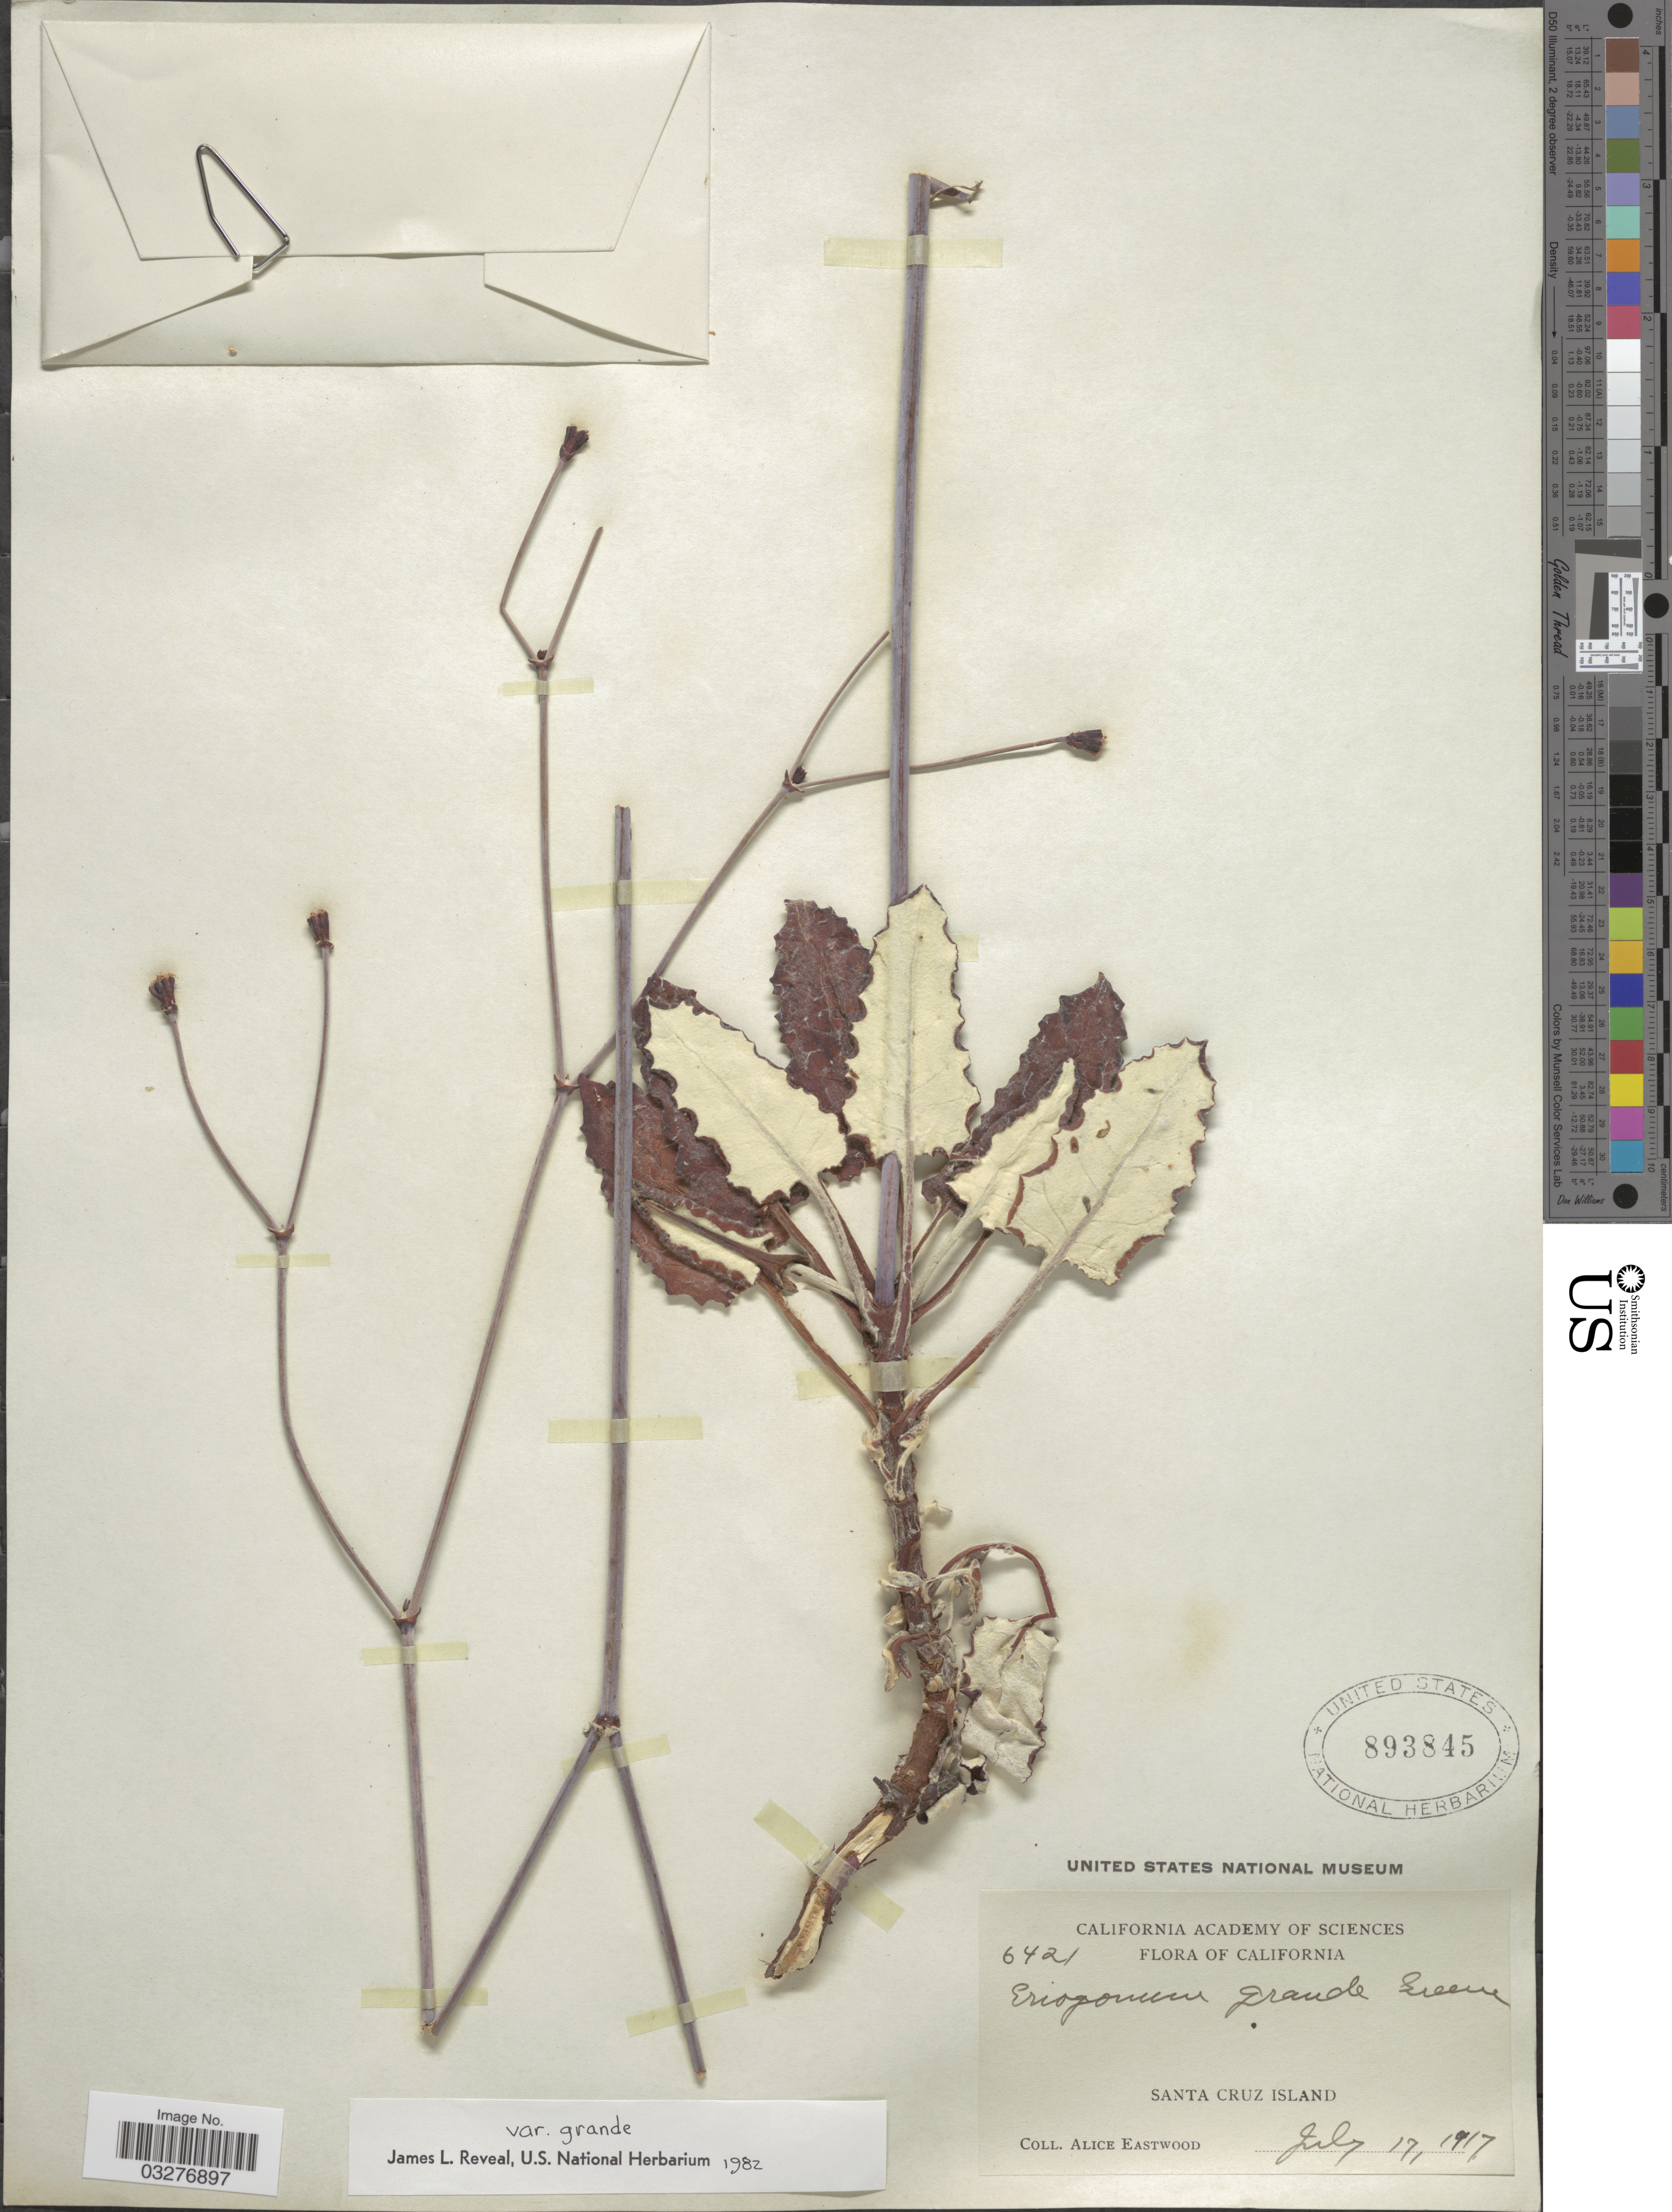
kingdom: Plantae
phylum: Tracheophyta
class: Magnoliopsida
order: Caryophyllales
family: Polygonaceae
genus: Eriogonum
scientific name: Eriogonum grande var. grande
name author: Greene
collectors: A. Eastwood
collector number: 6421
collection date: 1917-07-17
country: United States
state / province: California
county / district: Santa Barbara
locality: Santa Cruz Island.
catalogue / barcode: US 893845